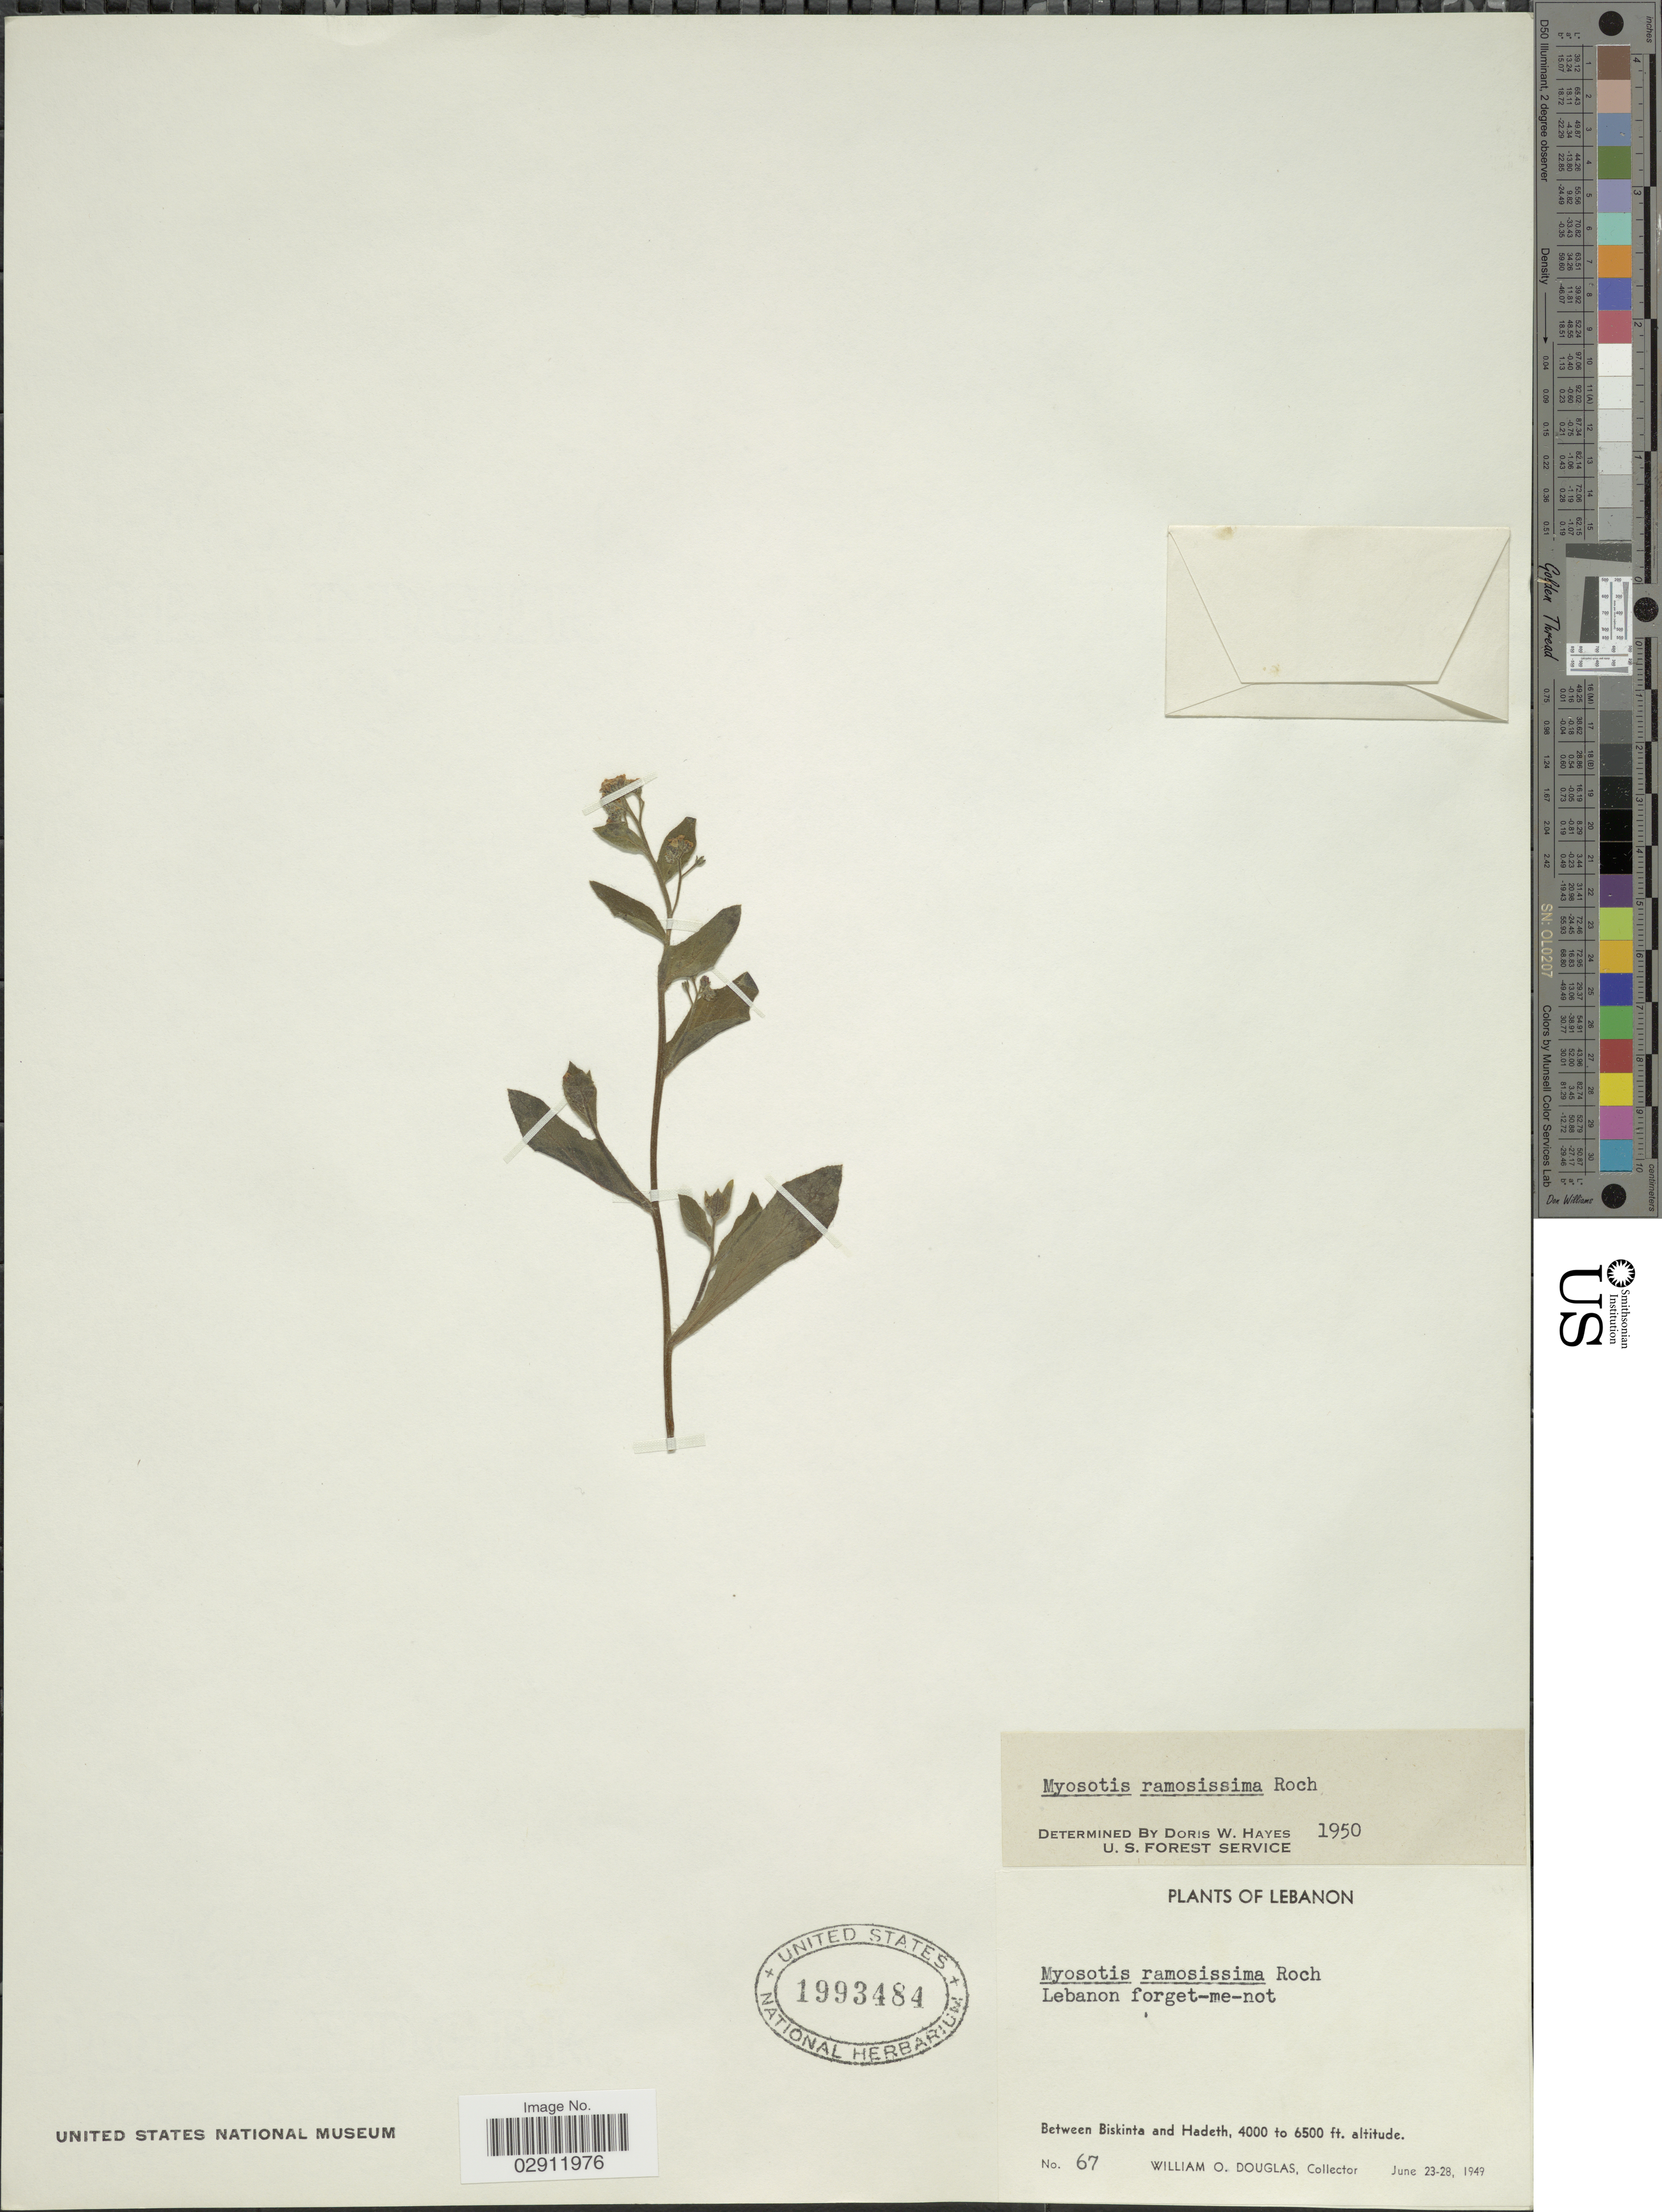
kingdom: Plantae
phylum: Tracheophyta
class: Magnoliopsida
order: Boraginales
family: Boraginaceae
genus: Myosotis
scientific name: Myosotis ramosissima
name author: Rochel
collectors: W. Douglas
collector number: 67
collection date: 1949-06-23/1949-06-28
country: Lebanon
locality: Between Biskinta and Hadeth.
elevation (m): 1219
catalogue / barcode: US 1993484